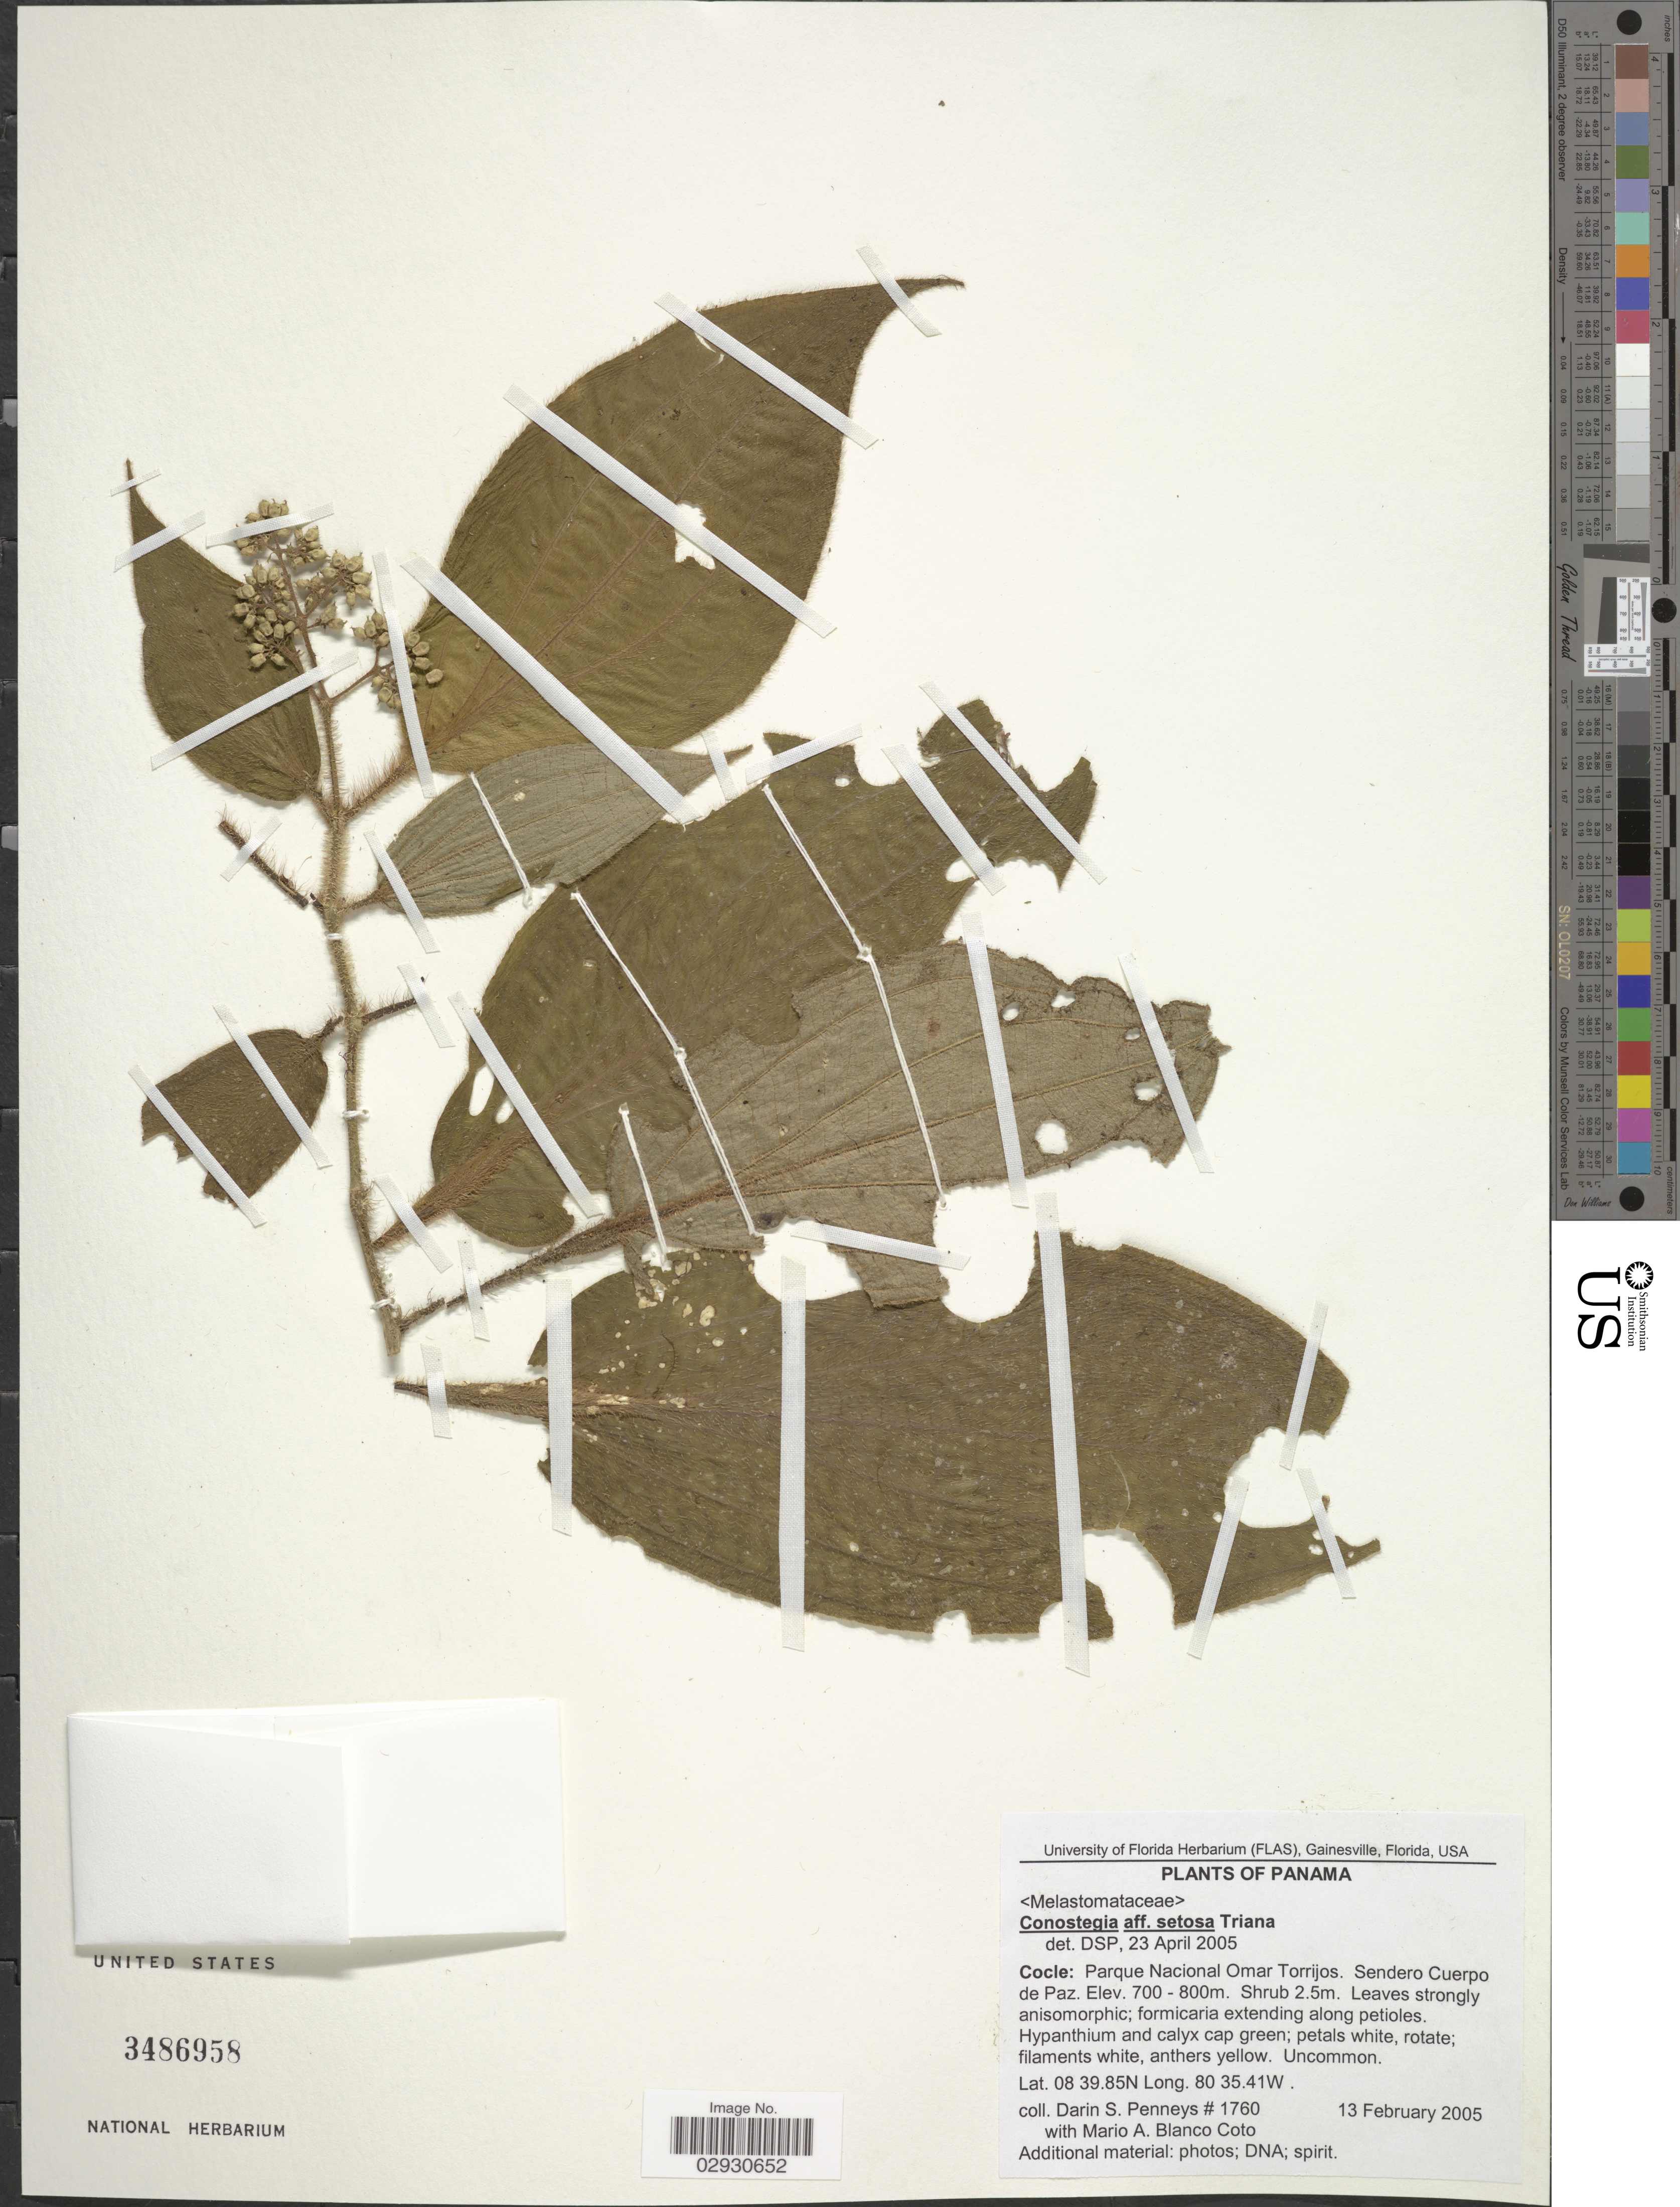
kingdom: Plantae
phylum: Tracheophyta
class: Magnoliopsida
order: Myrtales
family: Melastomataceae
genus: Conostegia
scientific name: Conostegia setosa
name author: Triana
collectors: D. S. Penneys & M. A. Blanco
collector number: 1760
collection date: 2005-02-13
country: Panama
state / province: Coclé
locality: Parque Nacional Omar Torrijos, Sendero Cuerpo de Paz.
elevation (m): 700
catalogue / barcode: US 3486958